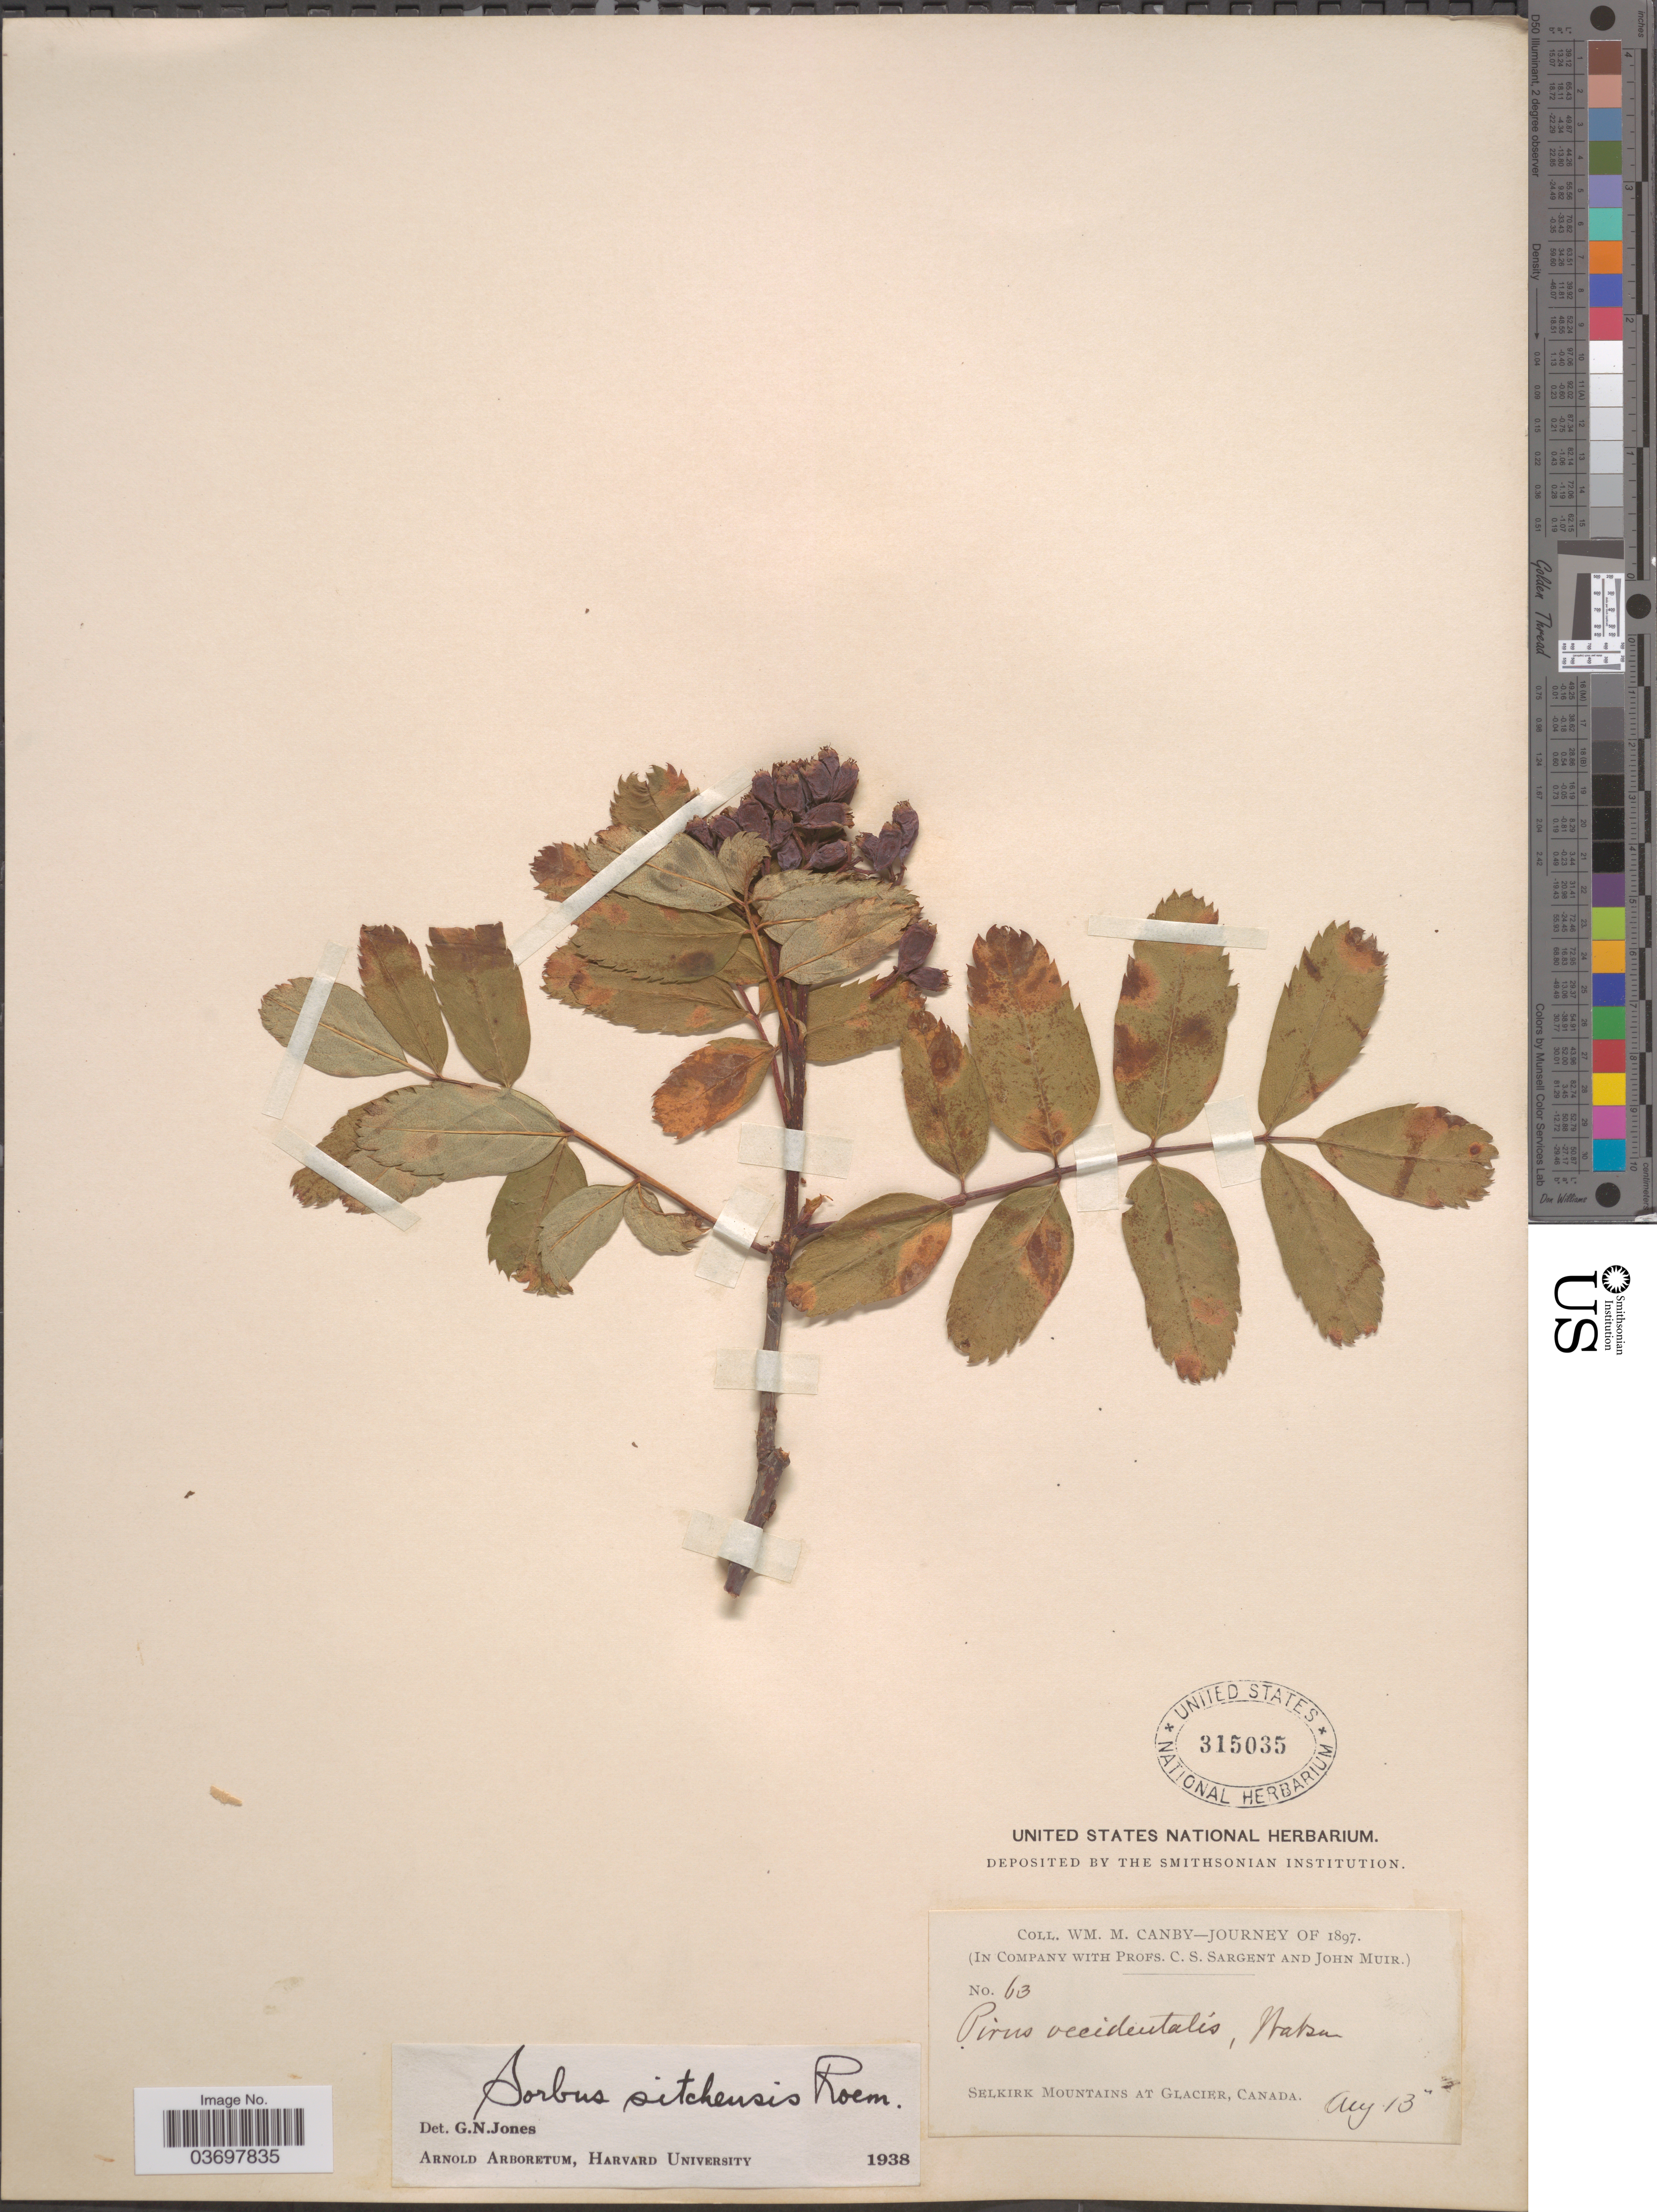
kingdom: Plantae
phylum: Tracheophyta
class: Magnoliopsida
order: Rosales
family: Rosaceae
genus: Sorbus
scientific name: Sorbus sitchensis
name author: M. Roem.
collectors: W. M. Canby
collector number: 63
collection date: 1897-08-13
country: Canada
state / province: British Columbia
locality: Selkirk Mountains at Glacier.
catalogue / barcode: US 315035